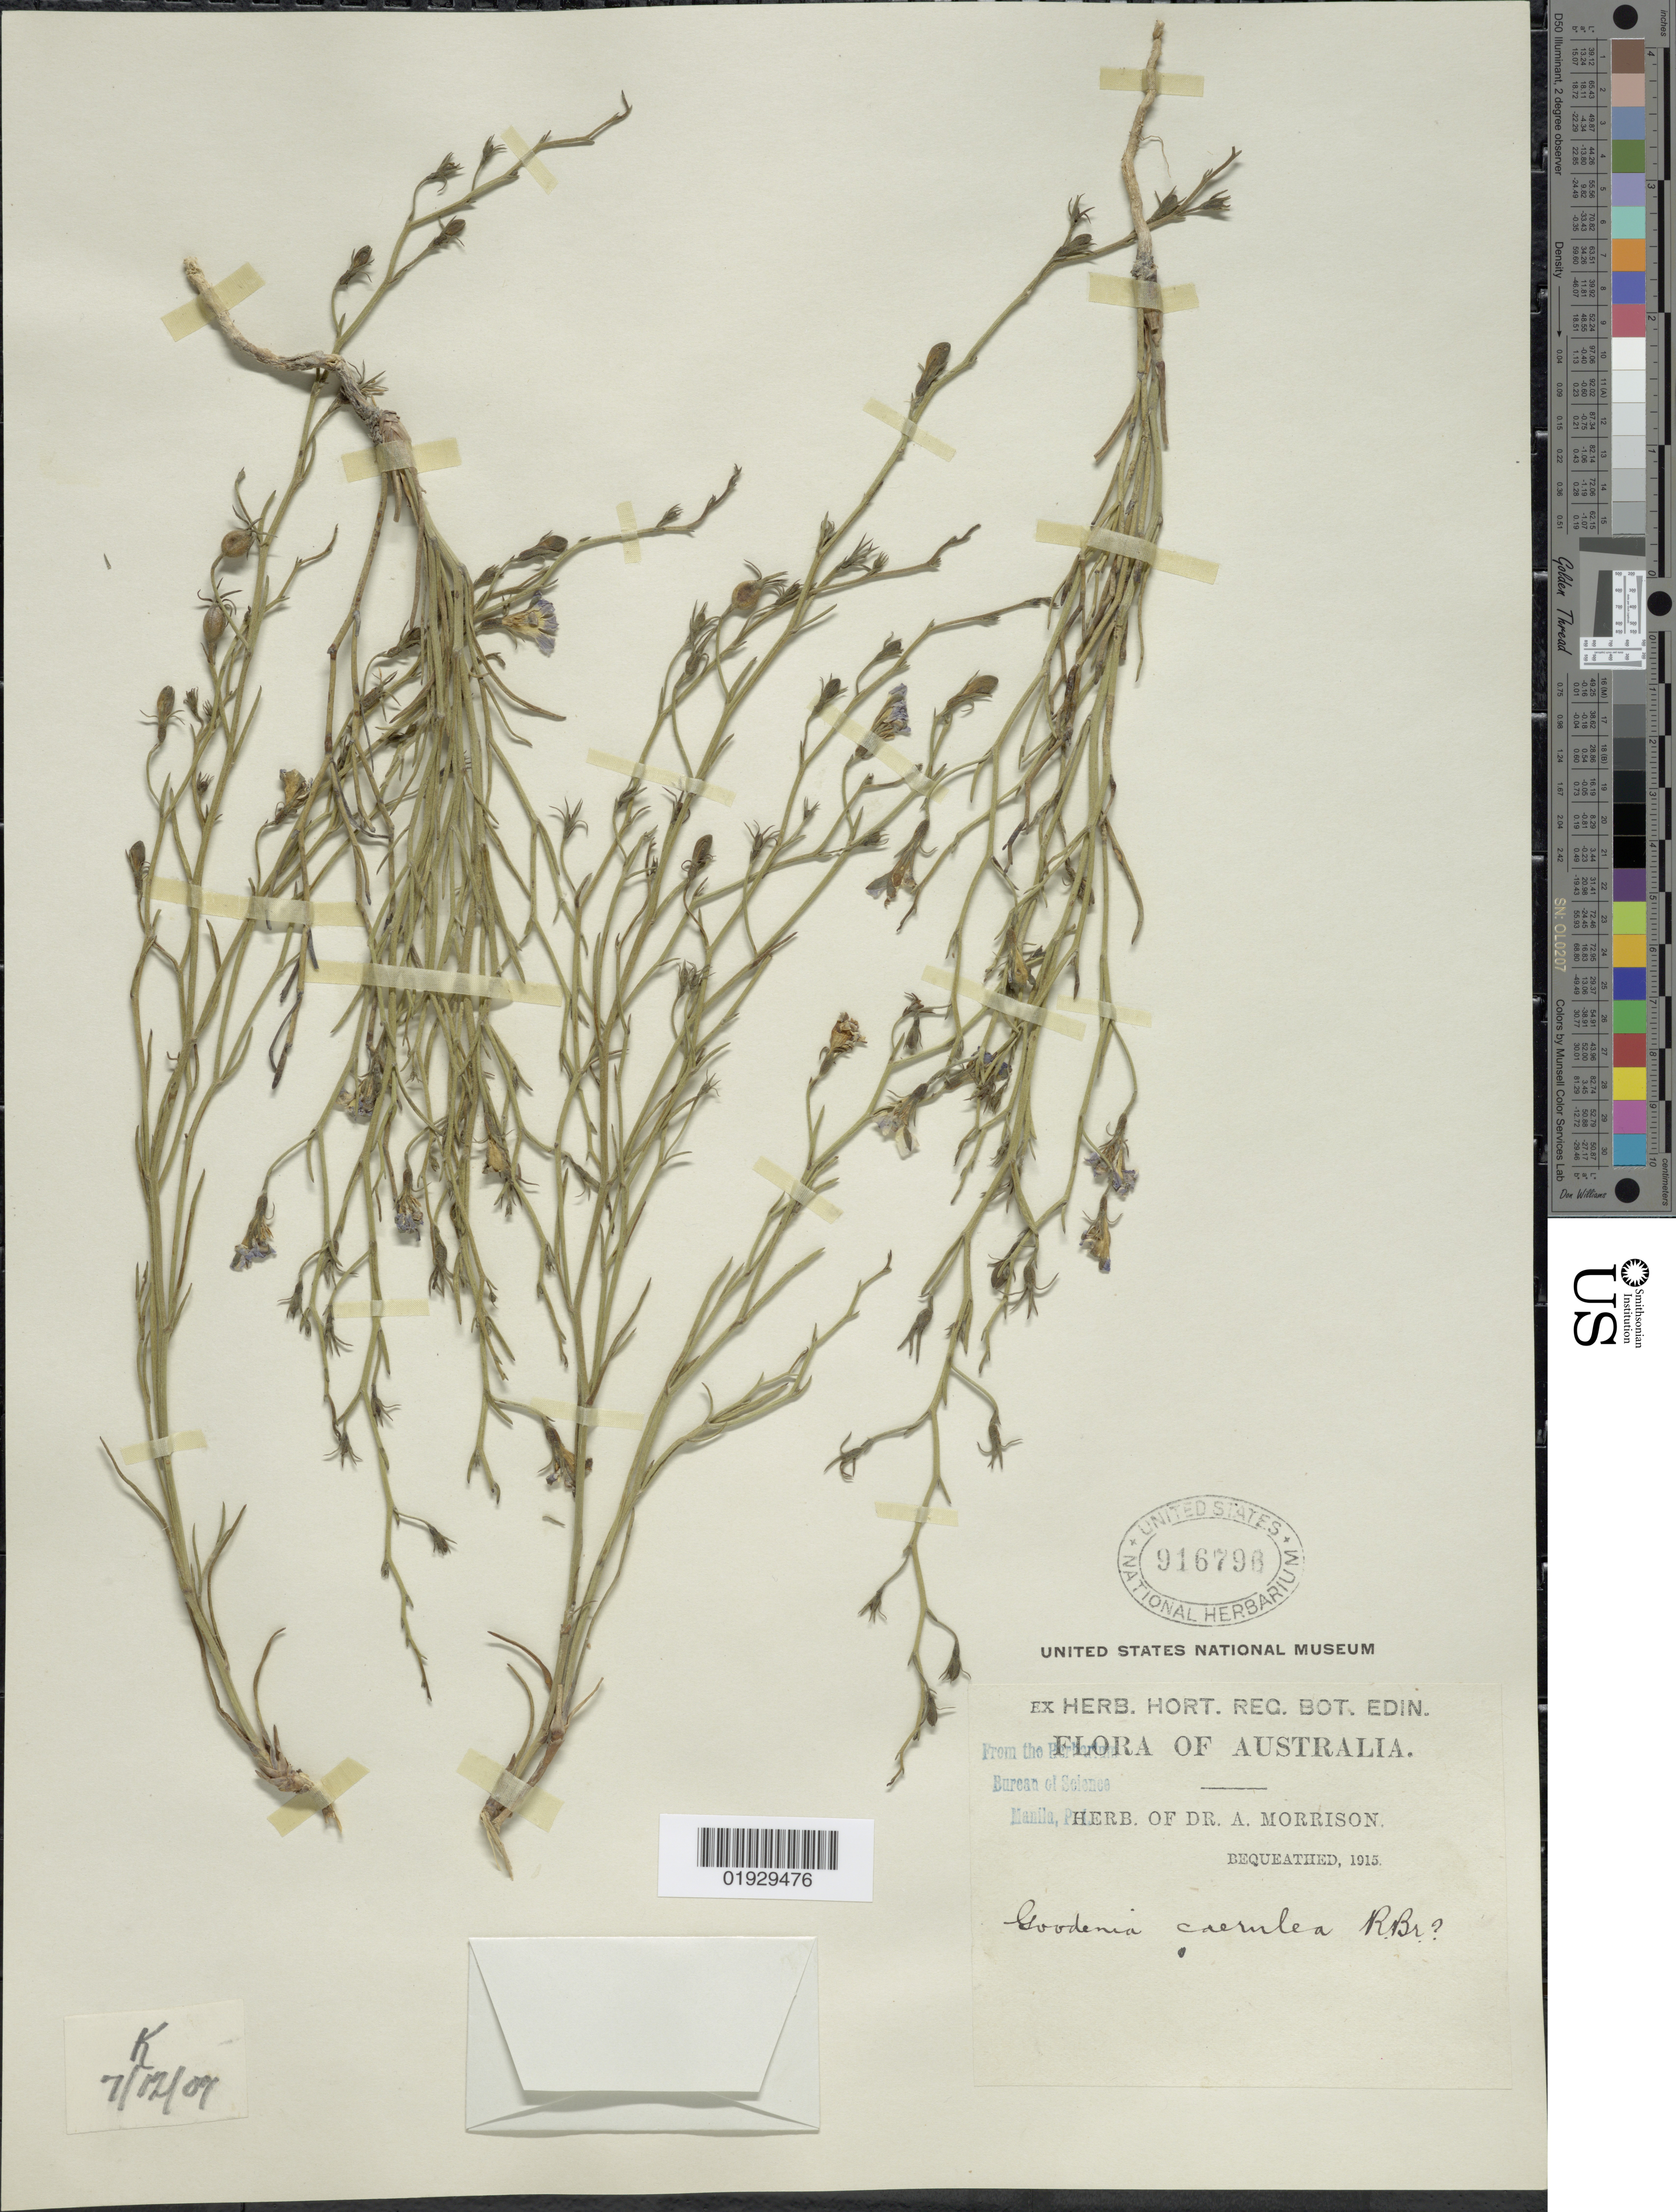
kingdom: Plantae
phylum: Tracheophyta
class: Magnoliopsida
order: Asterales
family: Goodeniaceae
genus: Goodenia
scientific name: Goodenia caerulea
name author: R. Br.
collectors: ex herb. Dr. A. Morrison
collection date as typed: Transcribed d/m/y: 7/12/7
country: Australia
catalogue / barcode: US 916796